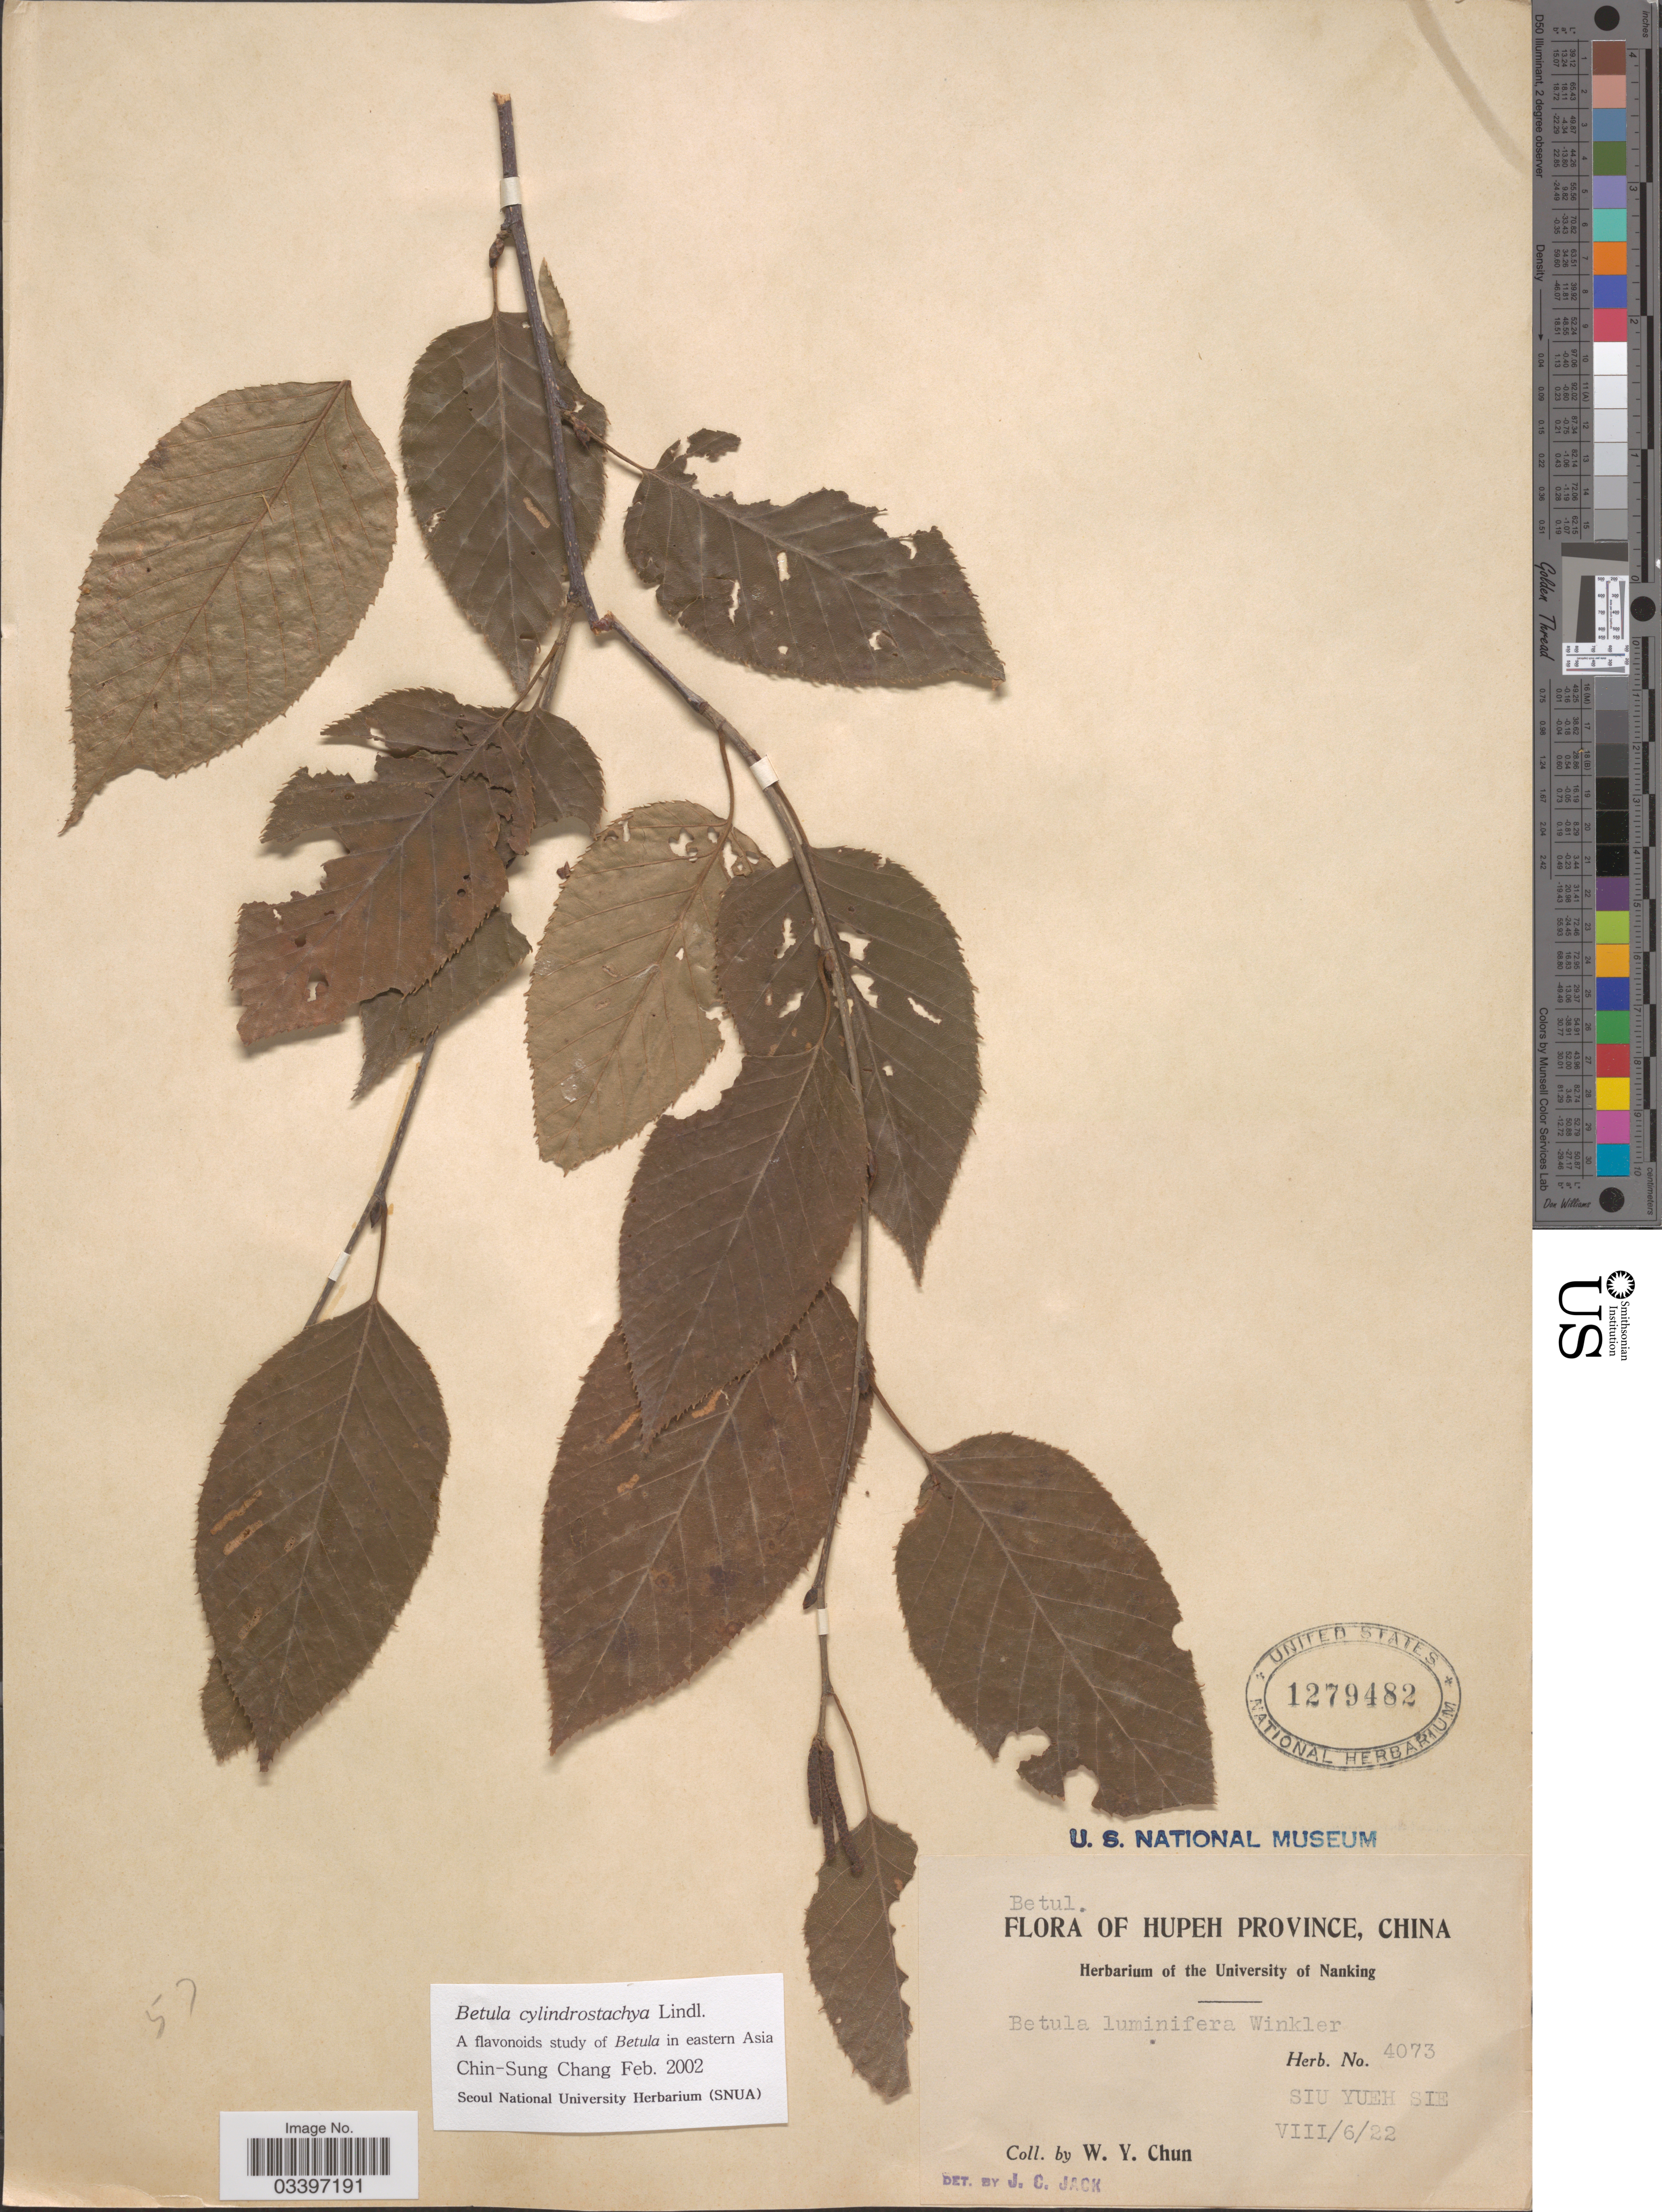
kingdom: Plantae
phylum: Tracheophyta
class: Magnoliopsida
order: Fagales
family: Betulaceae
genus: Betula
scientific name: Betula cylindrostachys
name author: Lindl. ex Wall.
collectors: W. Y. Chun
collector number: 4073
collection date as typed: Transcribed d/m/y: 6/8/22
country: China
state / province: Hubei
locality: Hupeh Province. Siu Yueh Sie.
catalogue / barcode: US 1279482